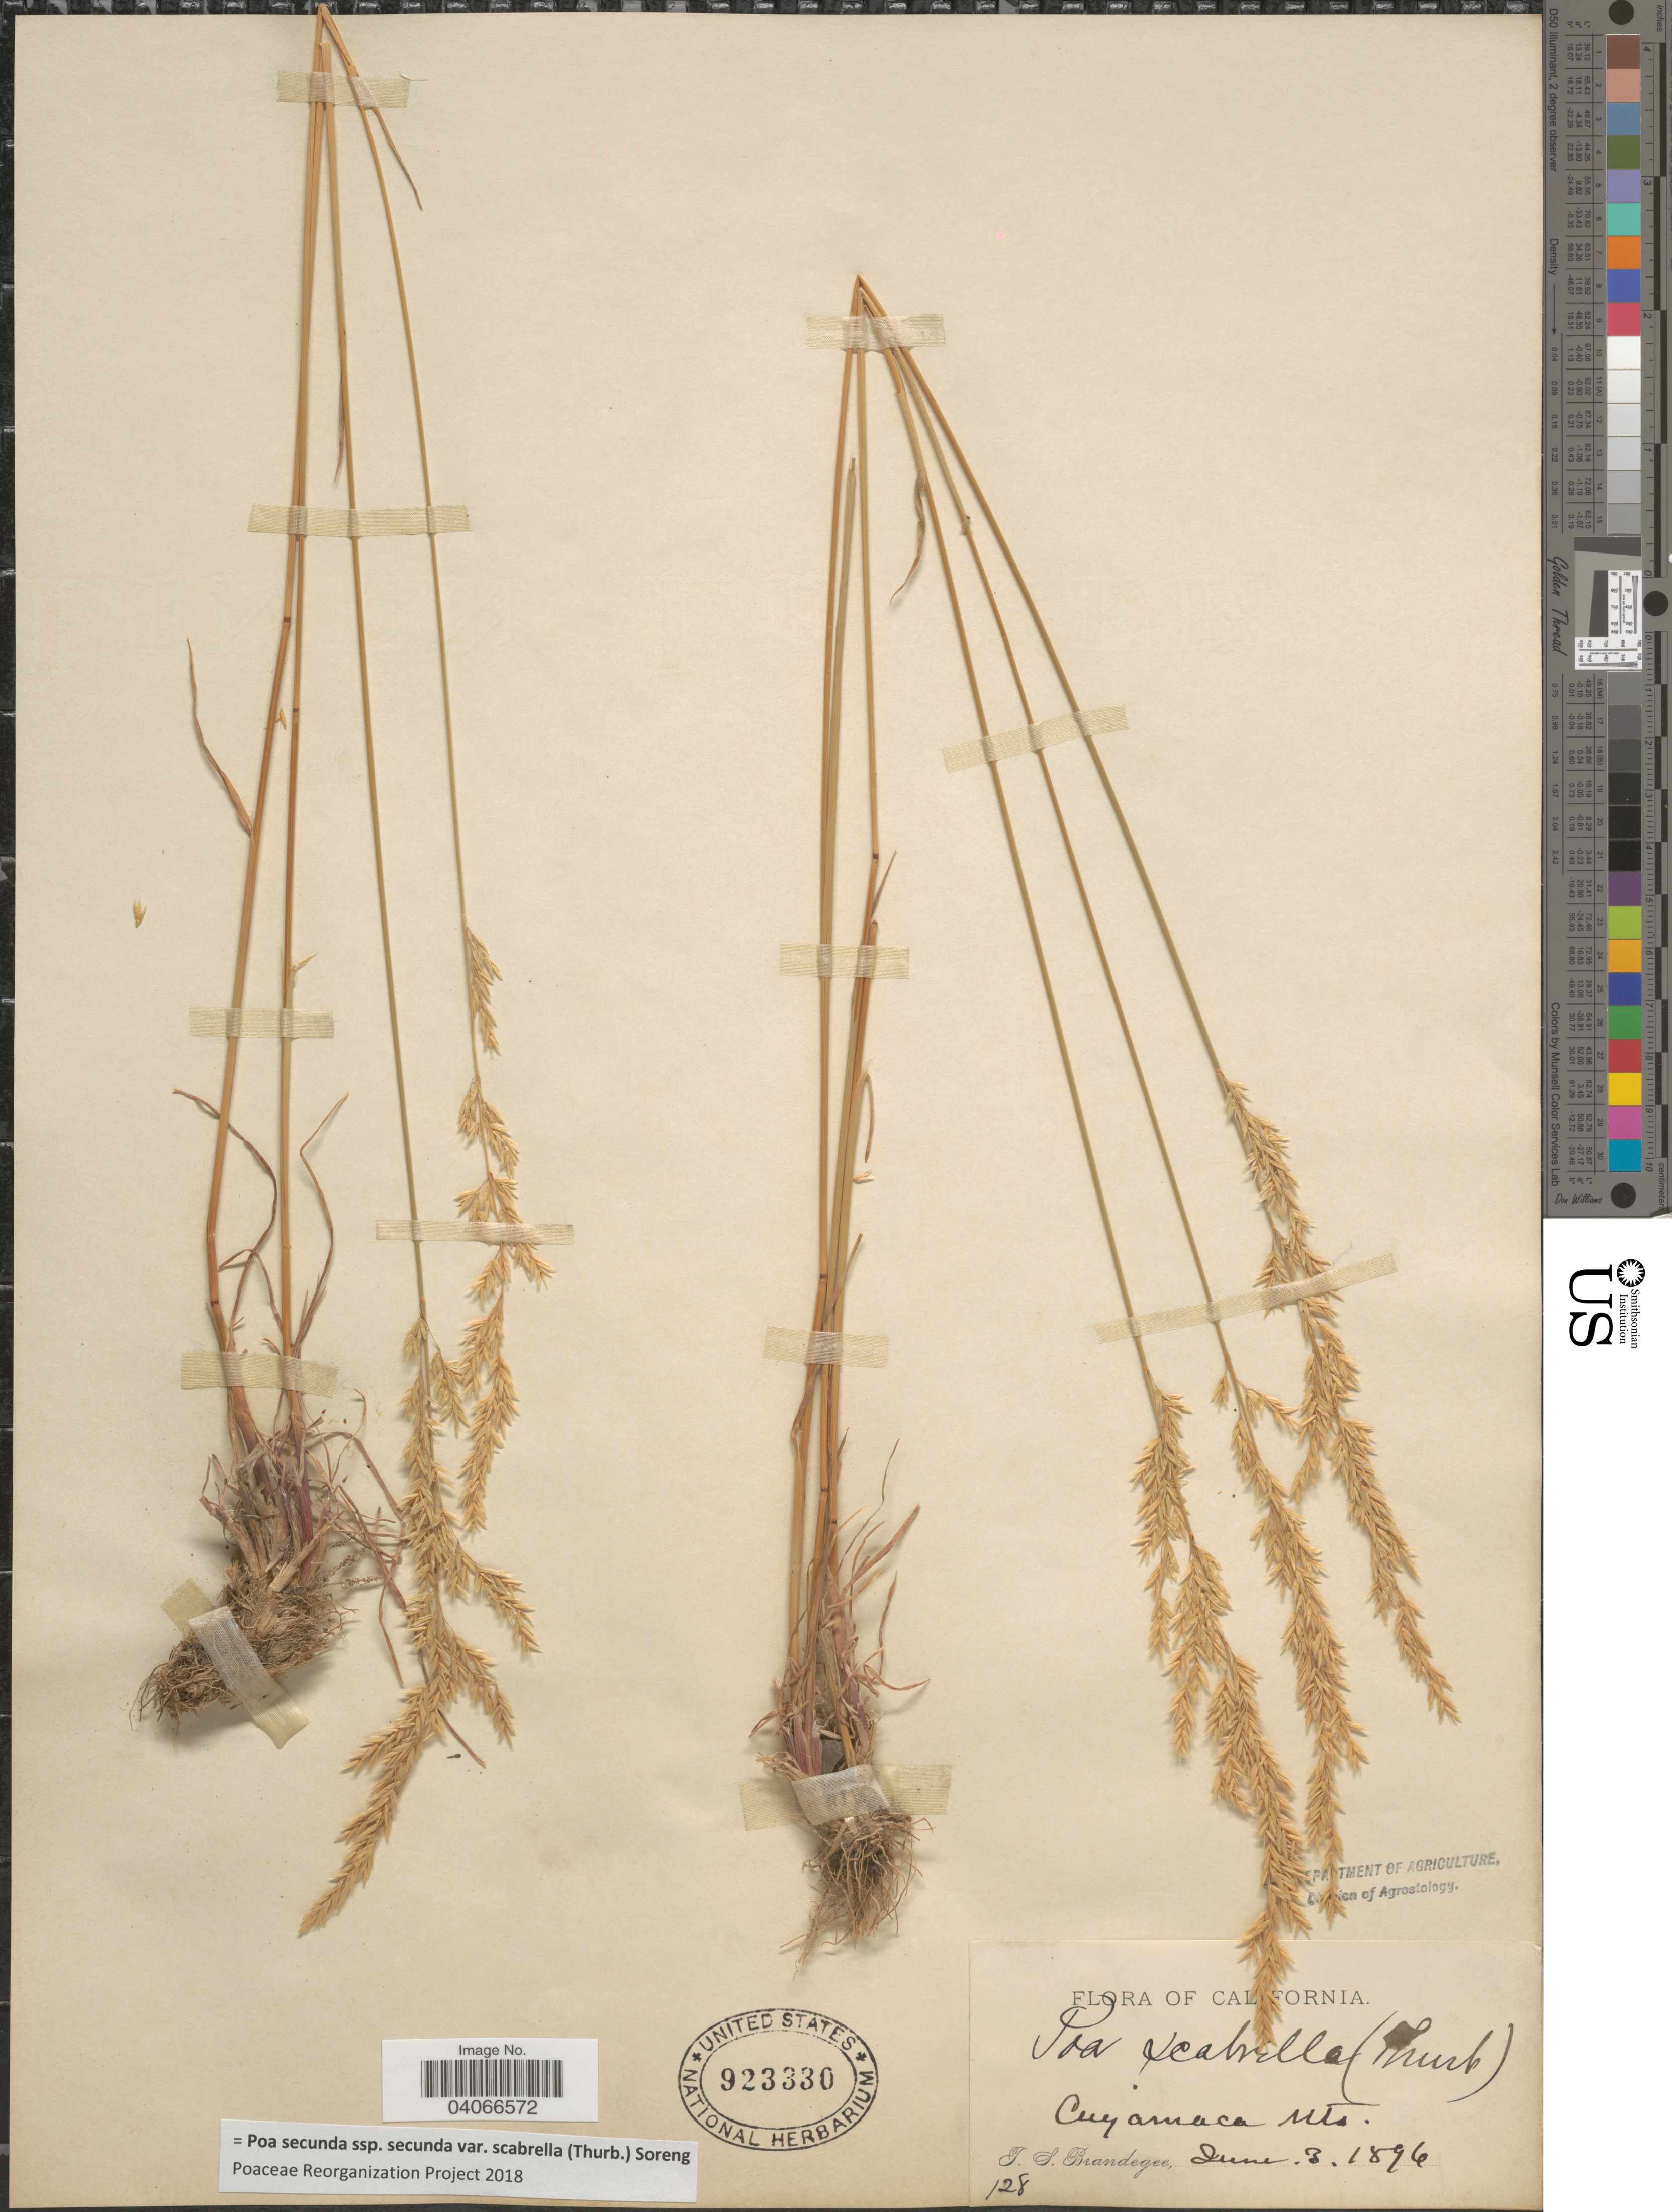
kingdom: Plantae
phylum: Tracheophyta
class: Liliopsida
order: Poales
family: Poaceae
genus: Poa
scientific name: Poa secunda subsp. secunda var. scabrella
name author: (Thurb.) Soreng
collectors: T. S. Brandegee (herbarium)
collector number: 128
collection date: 1896-06-03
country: United States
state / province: California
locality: Cuyamaca Mts.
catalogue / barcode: US 923330